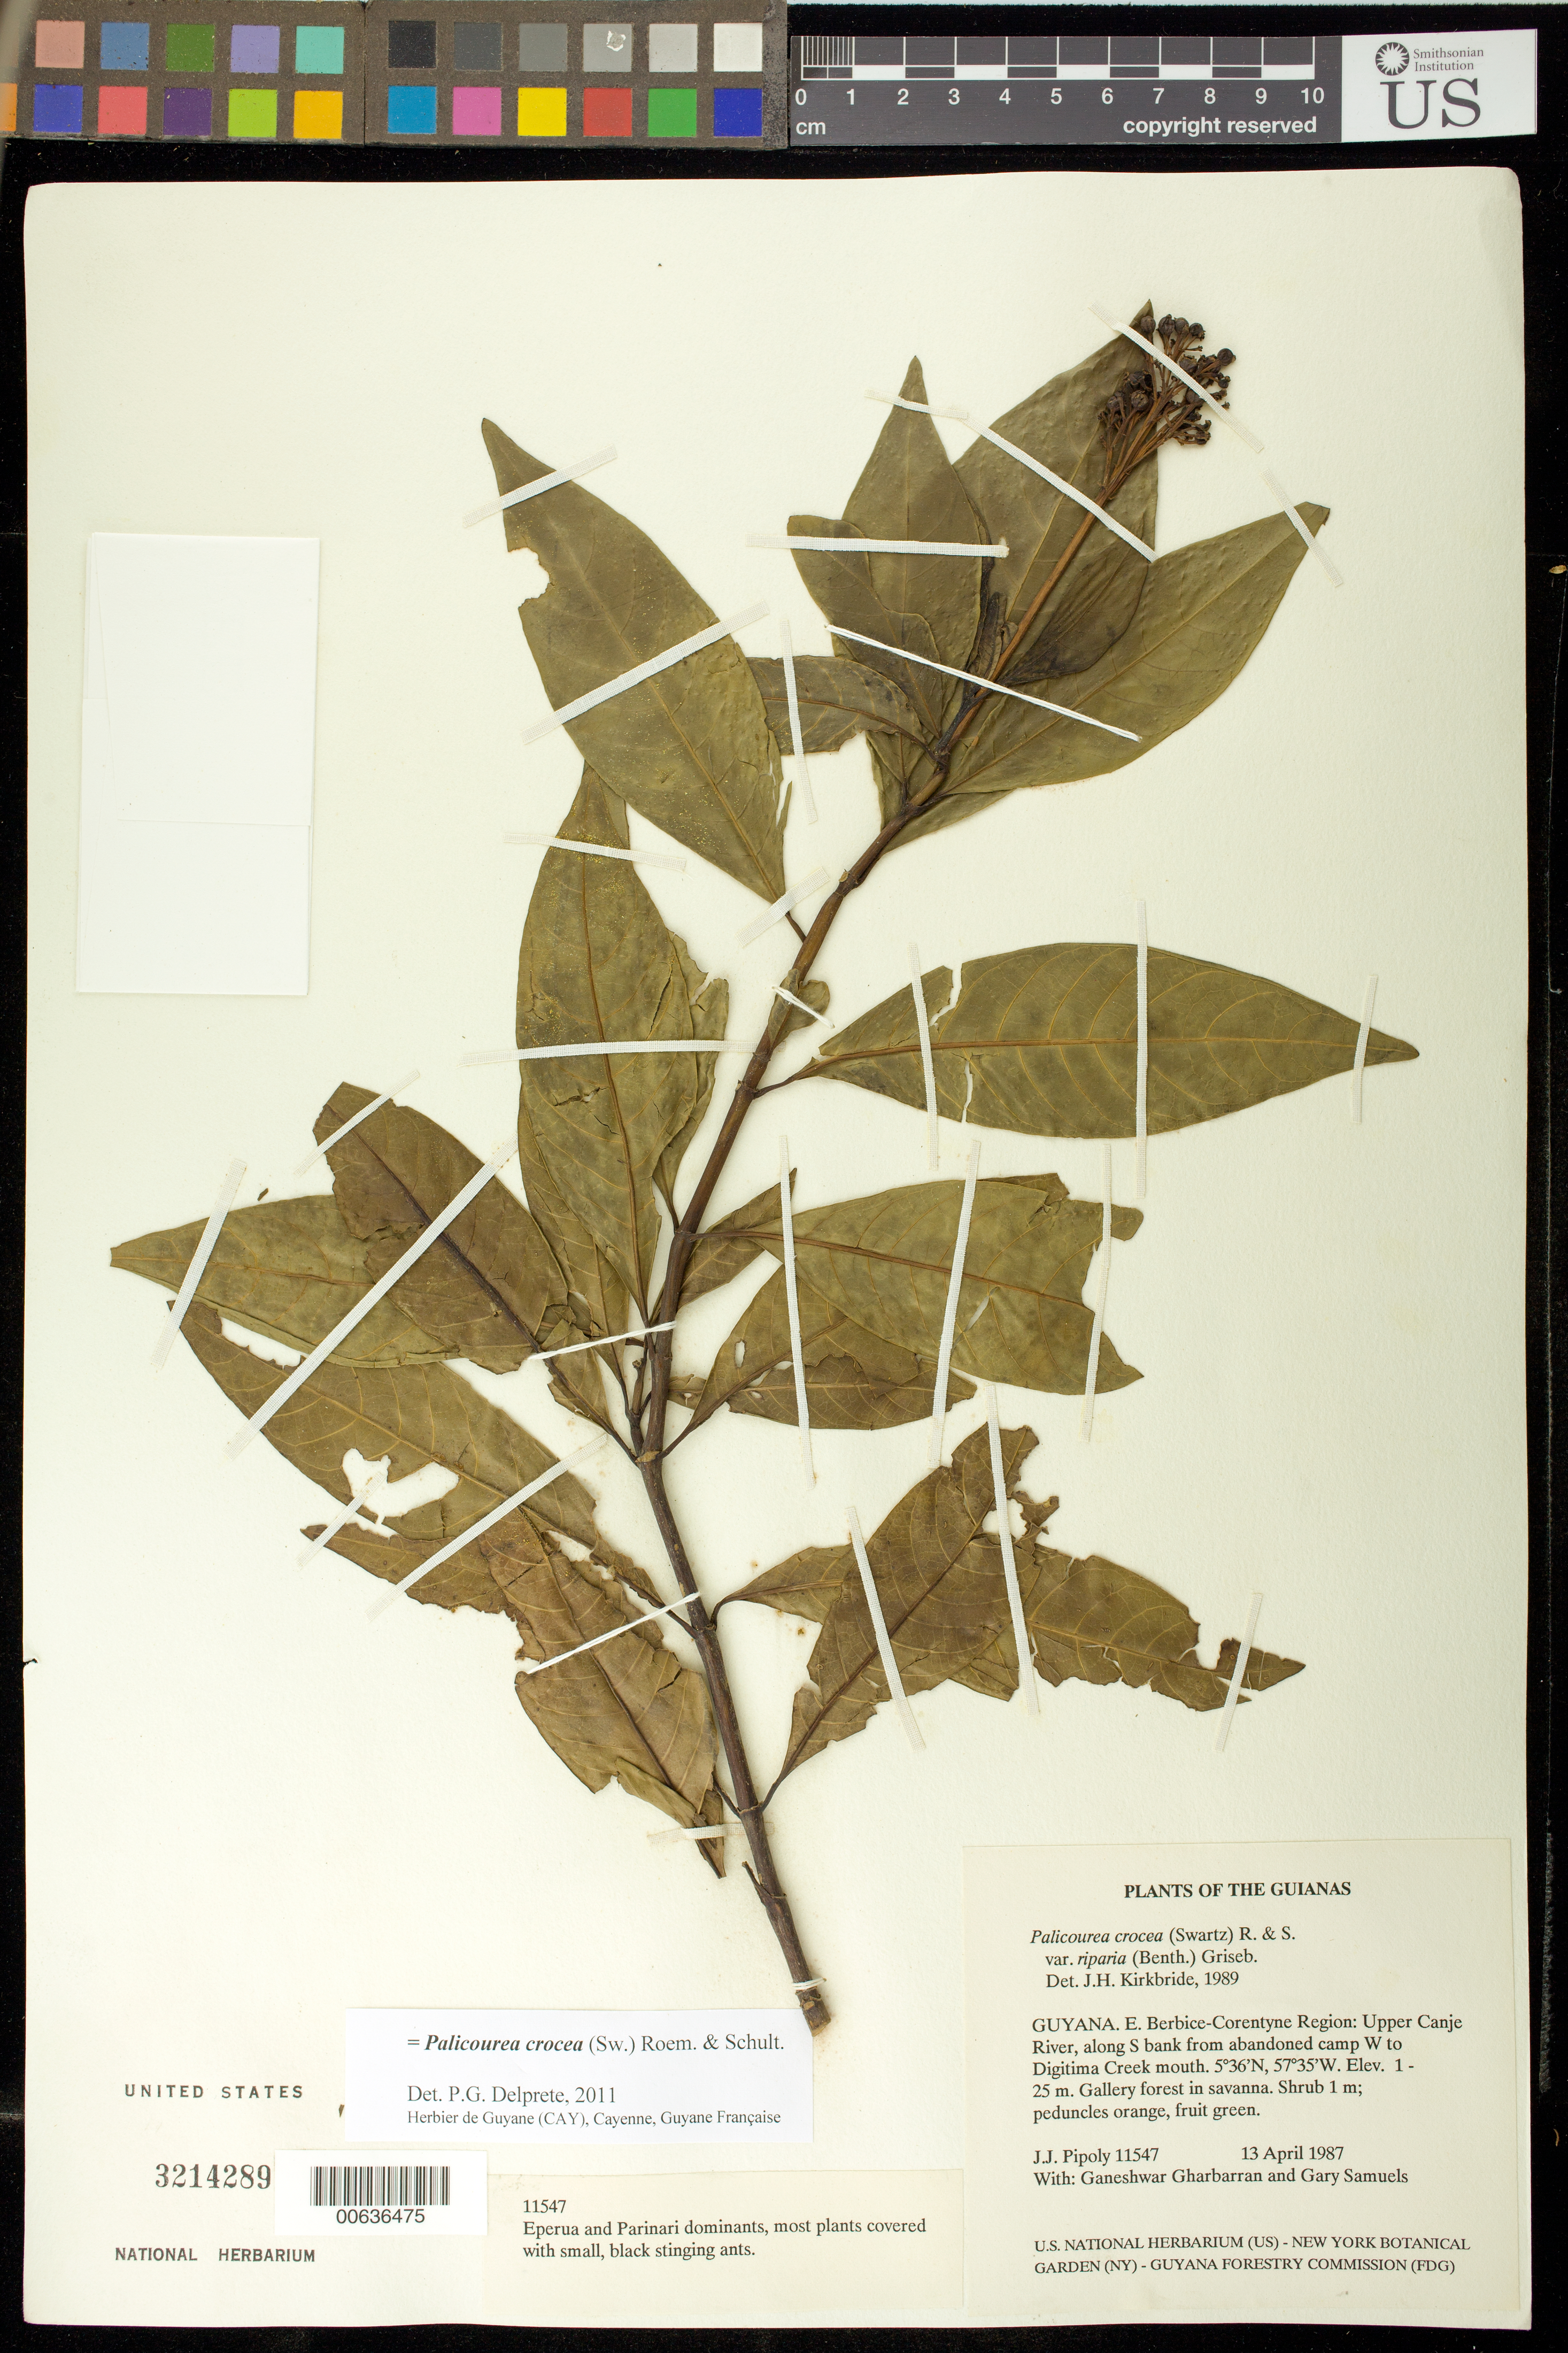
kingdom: Plantae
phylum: Tracheophyta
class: Magnoliopsida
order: Gentianales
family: Rubiaceae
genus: Palicourea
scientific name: Palicourea crocea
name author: (Sw.) Schult.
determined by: Delprete, P. G., Herb. de Guyane Cay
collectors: J. J. Pipoly, G. Gharbarran & G. Samuels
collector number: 11547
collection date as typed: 13 April 1987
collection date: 1987-04-13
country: Guyana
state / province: E. Berbice-Corentyne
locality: Upper Canje River, S bank from abandoned Amerindian logging camp W to Digitima Cr. mouth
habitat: Gallery forest in savanna; Eperua and Parinari dominants, most plants covered with small, black, stinging ants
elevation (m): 1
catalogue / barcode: US 3214289